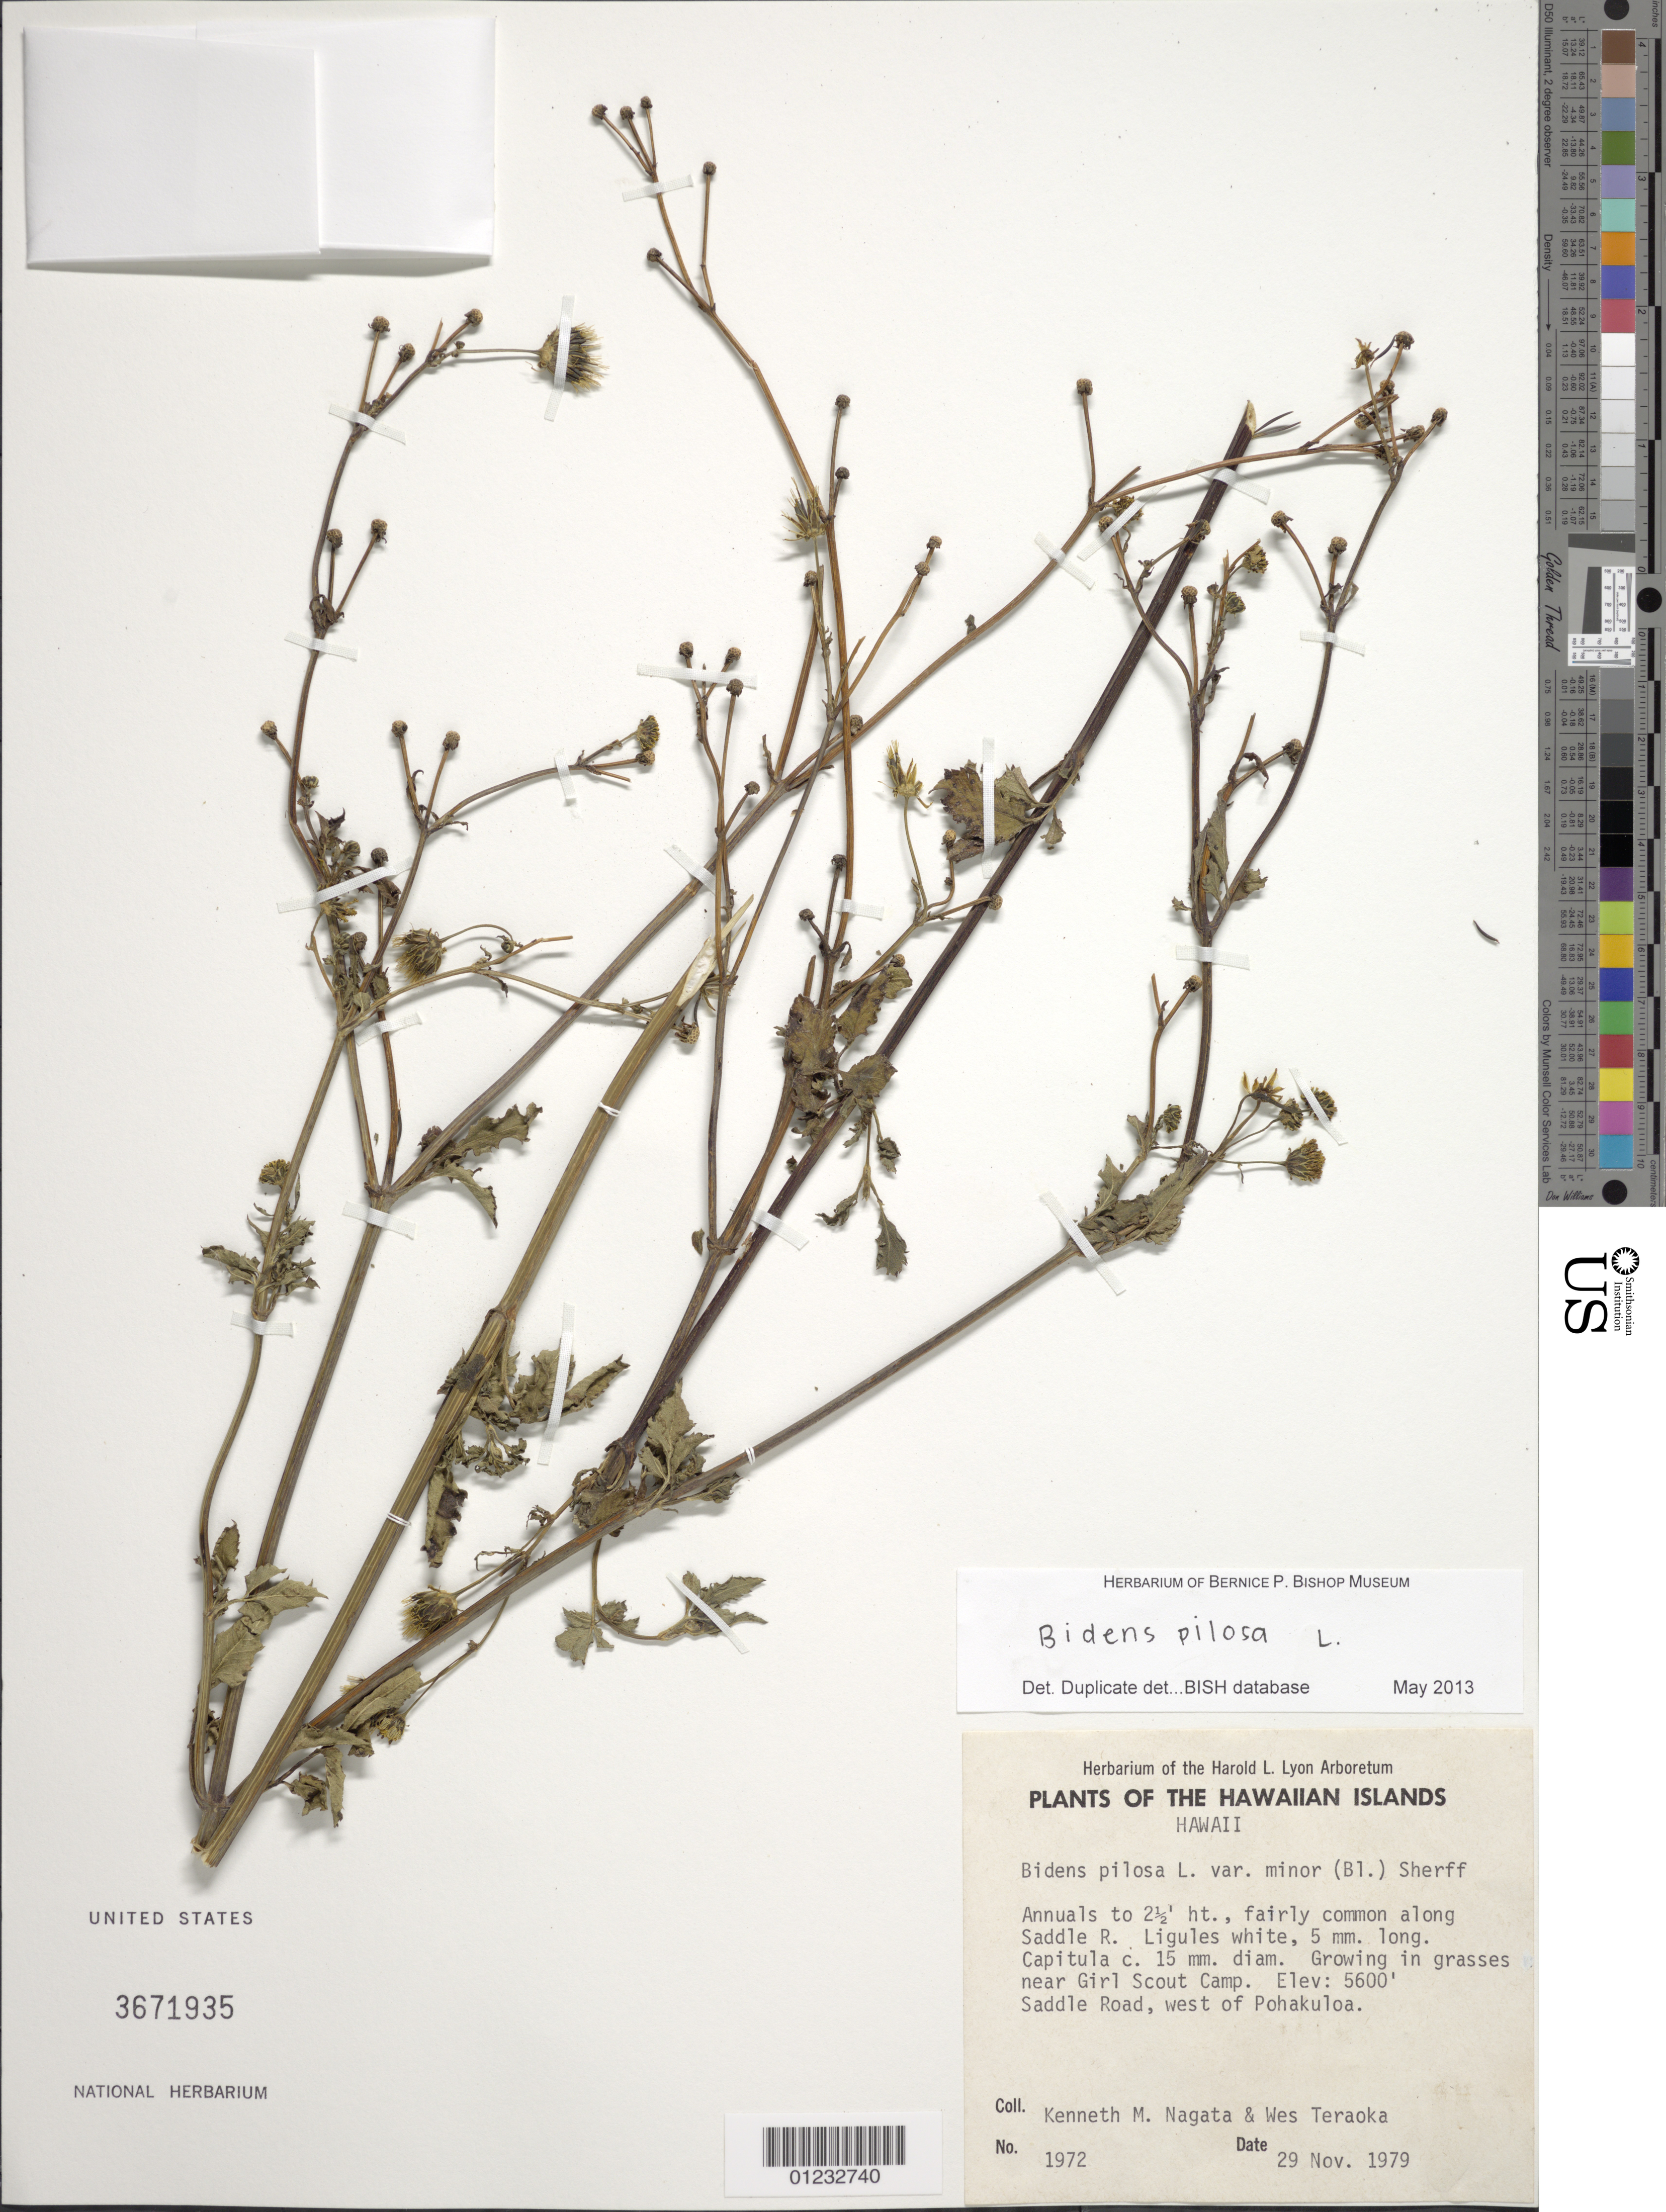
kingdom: Plantae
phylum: Tracheophyta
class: Magnoliopsida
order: Asterales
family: Asteraceae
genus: Bidens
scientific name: Bidens pilosa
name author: L.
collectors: K. Nagata & W. Teraoka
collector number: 1972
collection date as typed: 29 Nov 1979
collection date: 1979-11-29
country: United States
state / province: Hawaii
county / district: Hawaii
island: Hawaii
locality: Along Saddle Rd., near Girl Scout Camp, west of Pohakuloa.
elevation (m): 1707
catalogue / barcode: US 3671935